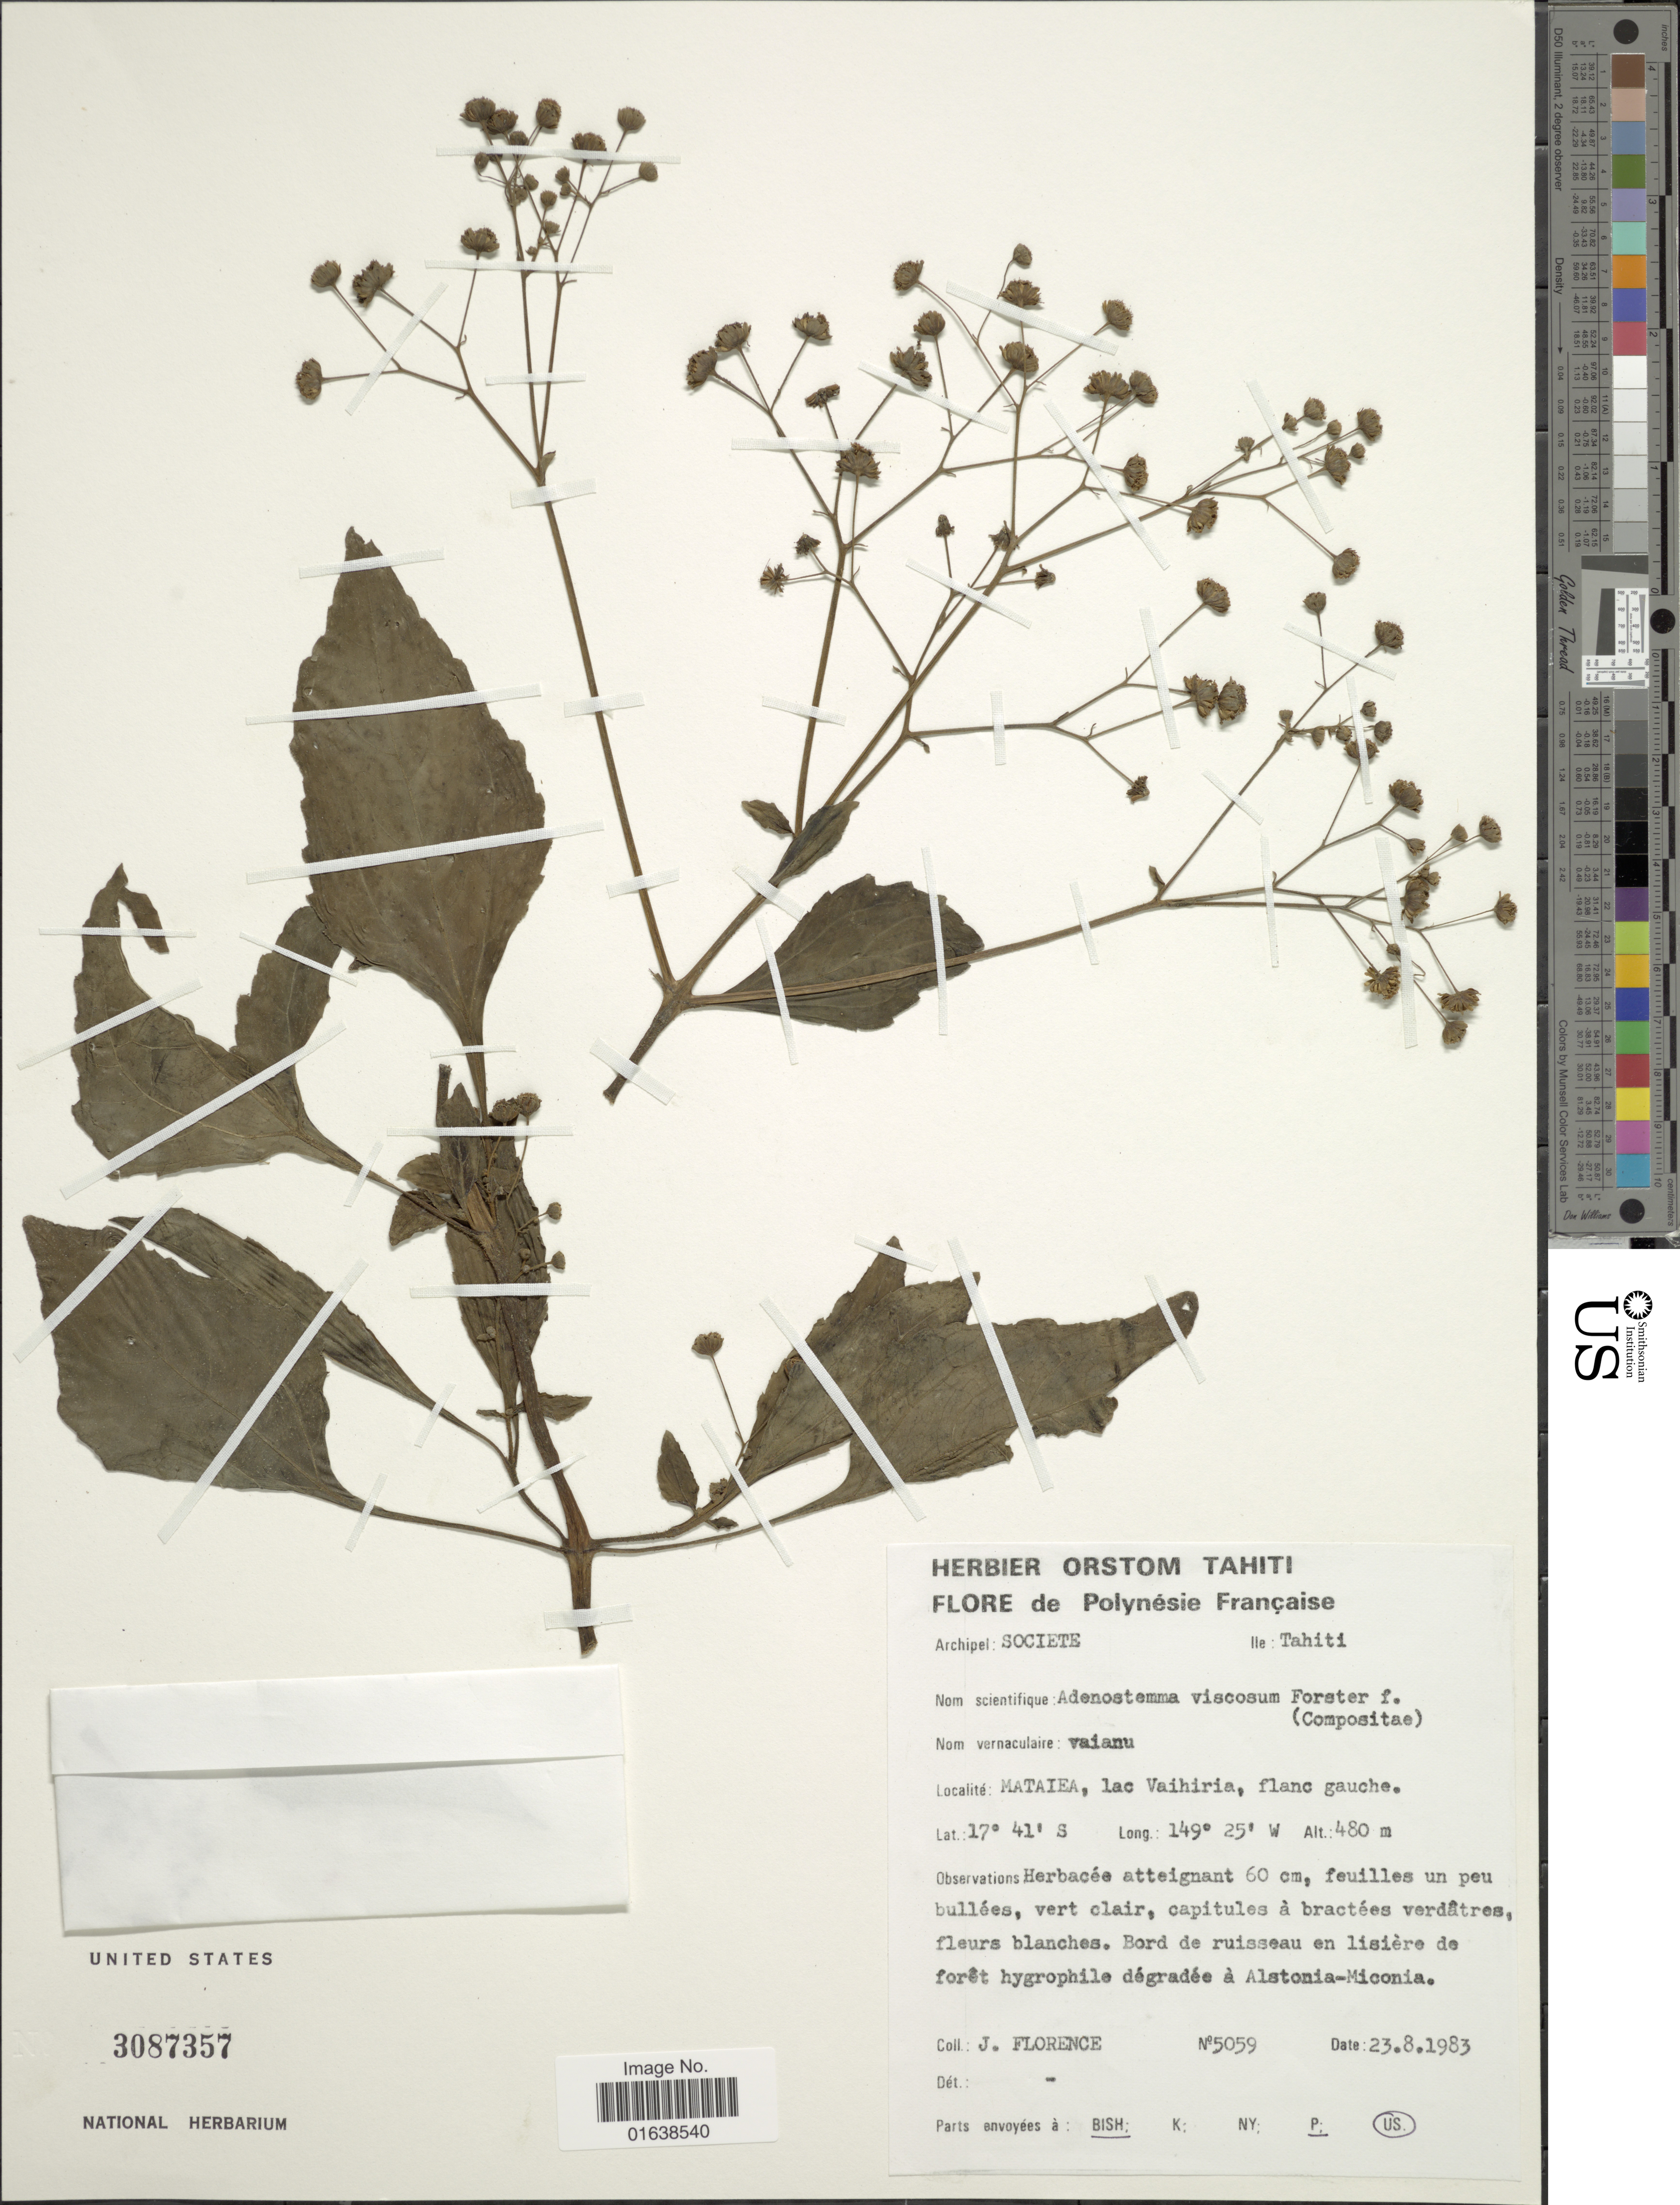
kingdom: Plantae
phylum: Tracheophyta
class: Magnoliopsida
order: Asterales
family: Asteraceae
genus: Adenostemma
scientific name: Adenostemma viscosum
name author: J.R. Forst. & G. Forst.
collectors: J. Florence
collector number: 5059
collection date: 1983-08-23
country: French Polynesia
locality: Archipel: Societe. Ile: Tahiti. Mataiea, lac Vaihiria, flanc gauche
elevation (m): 480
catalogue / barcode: US 3087357